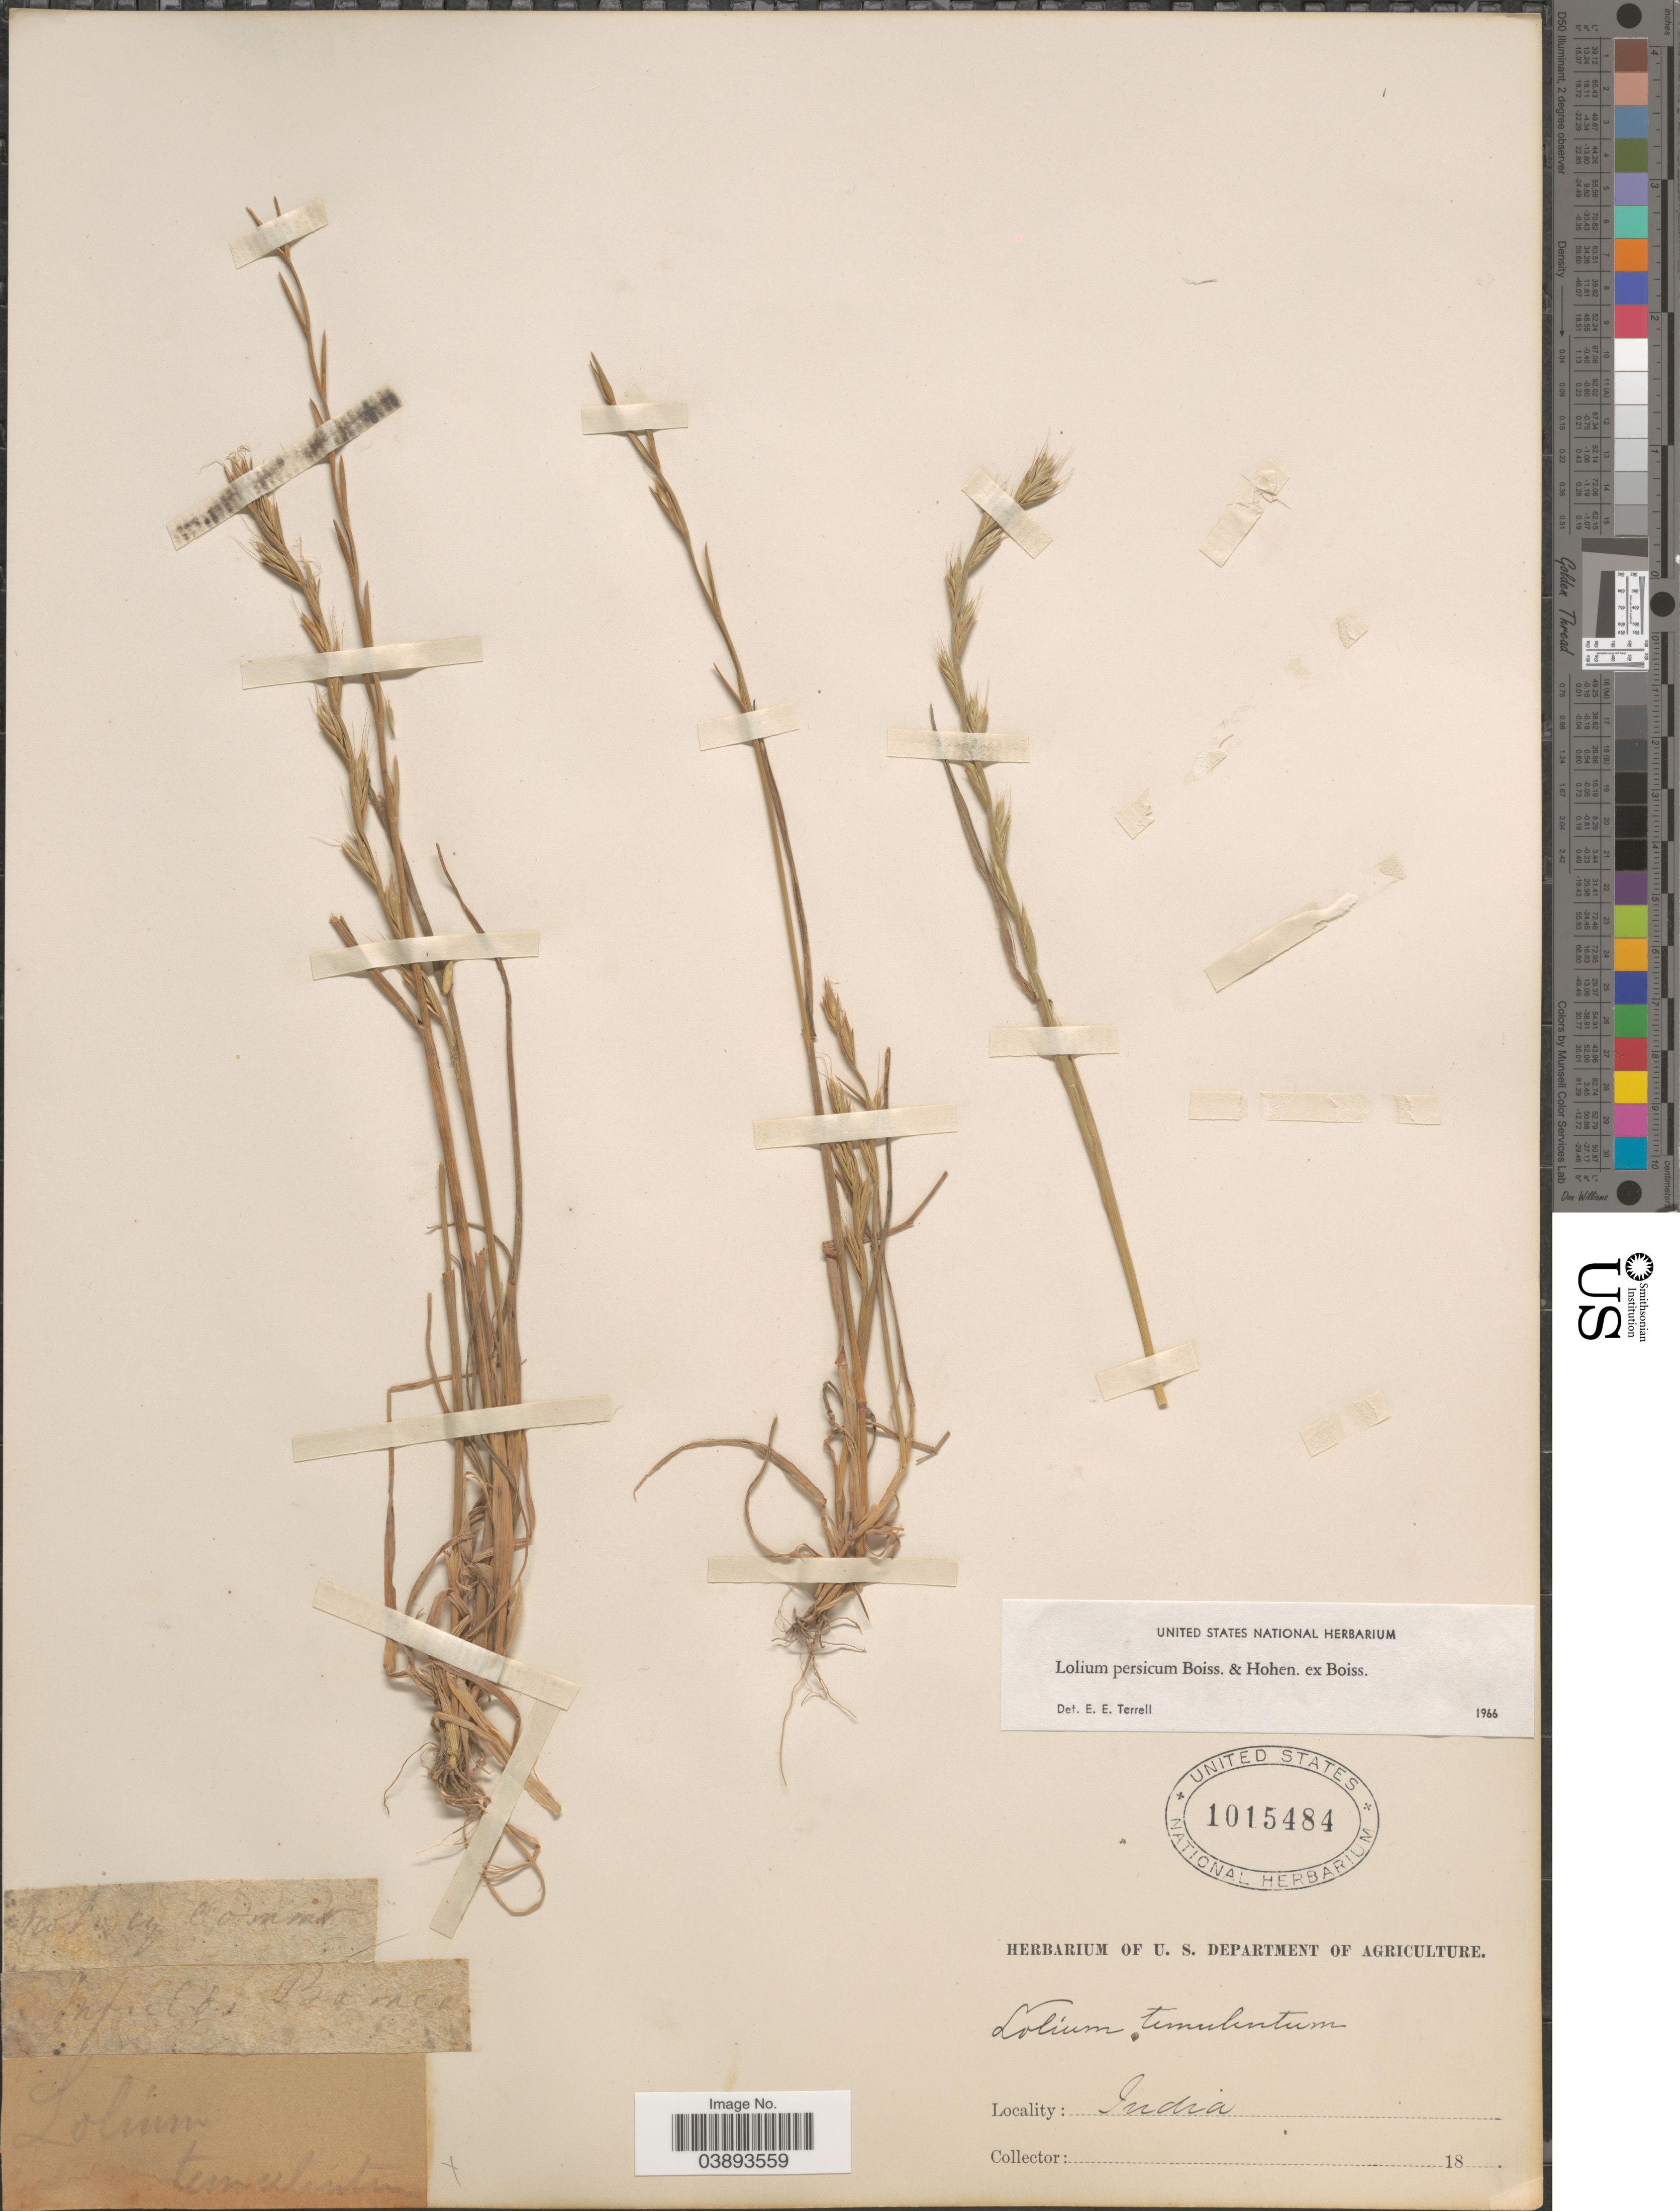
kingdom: Plantae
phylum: Tracheophyta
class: Liliopsida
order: Poales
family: Poaceae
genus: Lolium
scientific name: Lolium persicum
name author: Boiss. & Hohen.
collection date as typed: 18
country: India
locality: [illegible text].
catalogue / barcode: US 1015484